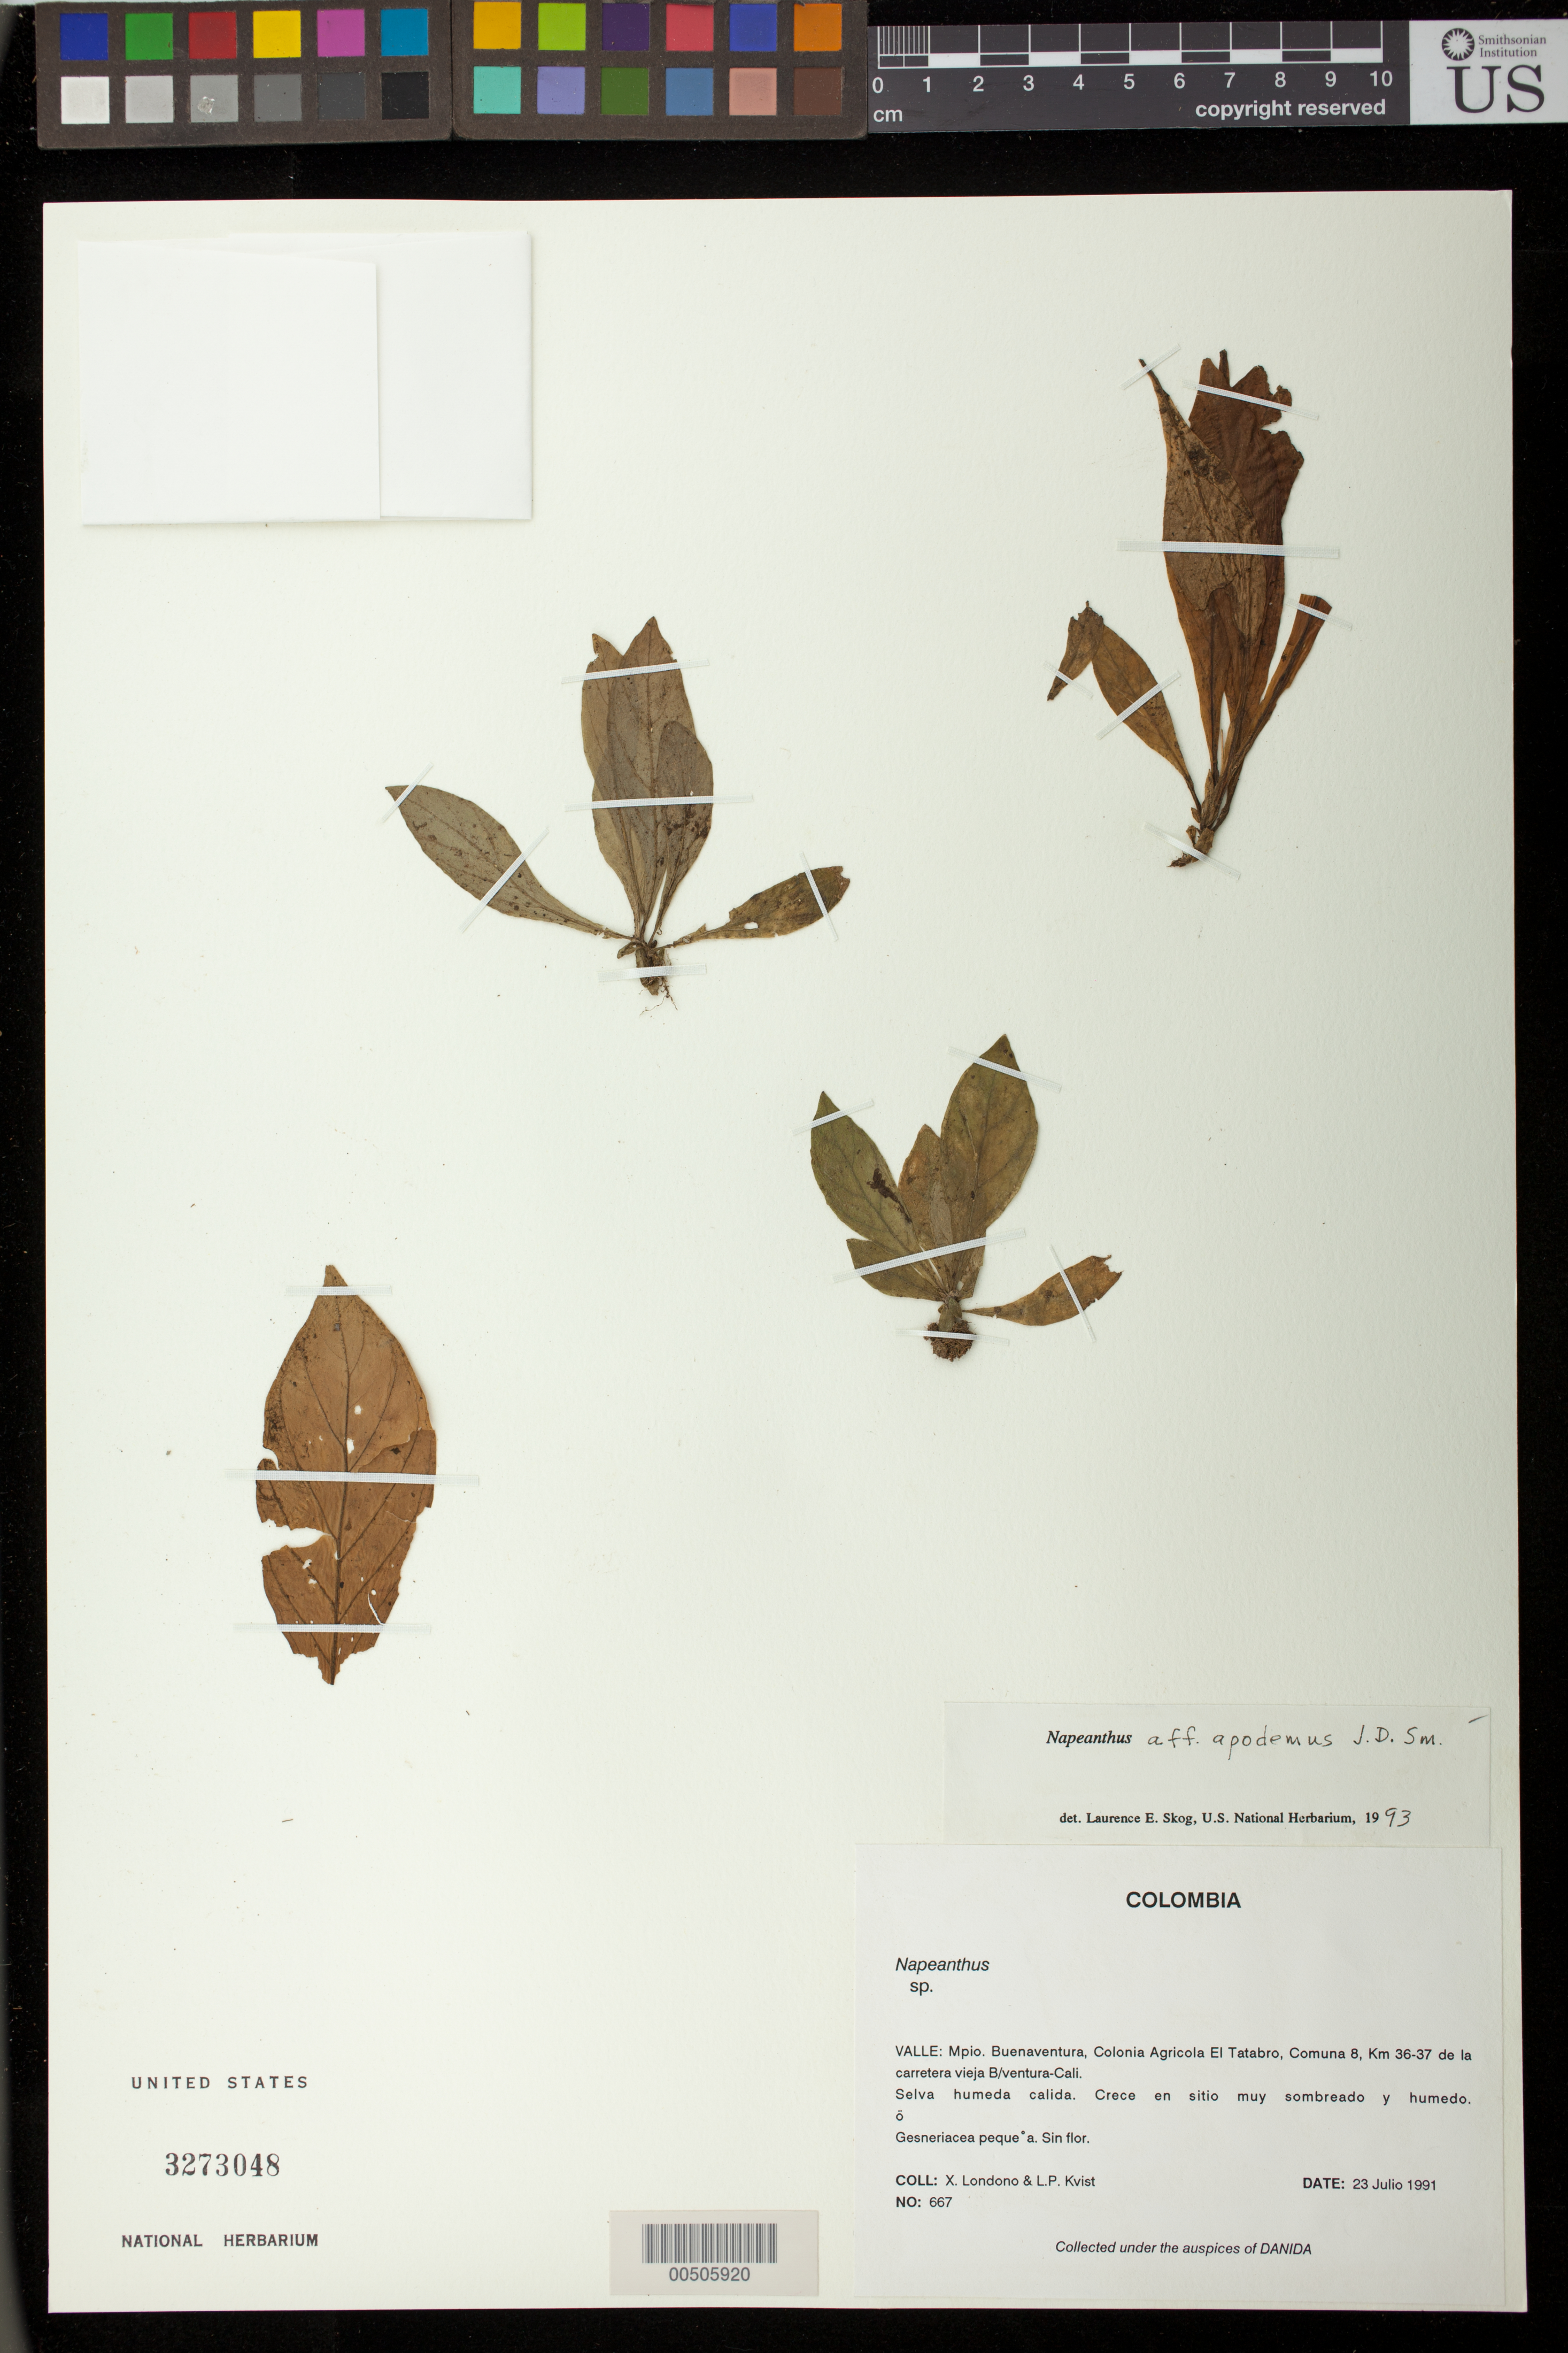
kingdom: Plantae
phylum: Tracheophyta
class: Magnoliopsida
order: Lamiales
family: Gesneriaceae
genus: Napeanthus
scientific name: Napeanthus apodemus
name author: Donn. Sm.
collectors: X. Londoño & L. P. Kvist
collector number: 667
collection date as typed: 23 Jul 1991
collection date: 1991-07-23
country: Colombia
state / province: Valle del Cauca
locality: Colonia Agricola el Tatabro, comuna, Buenaventura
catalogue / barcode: US 3273048